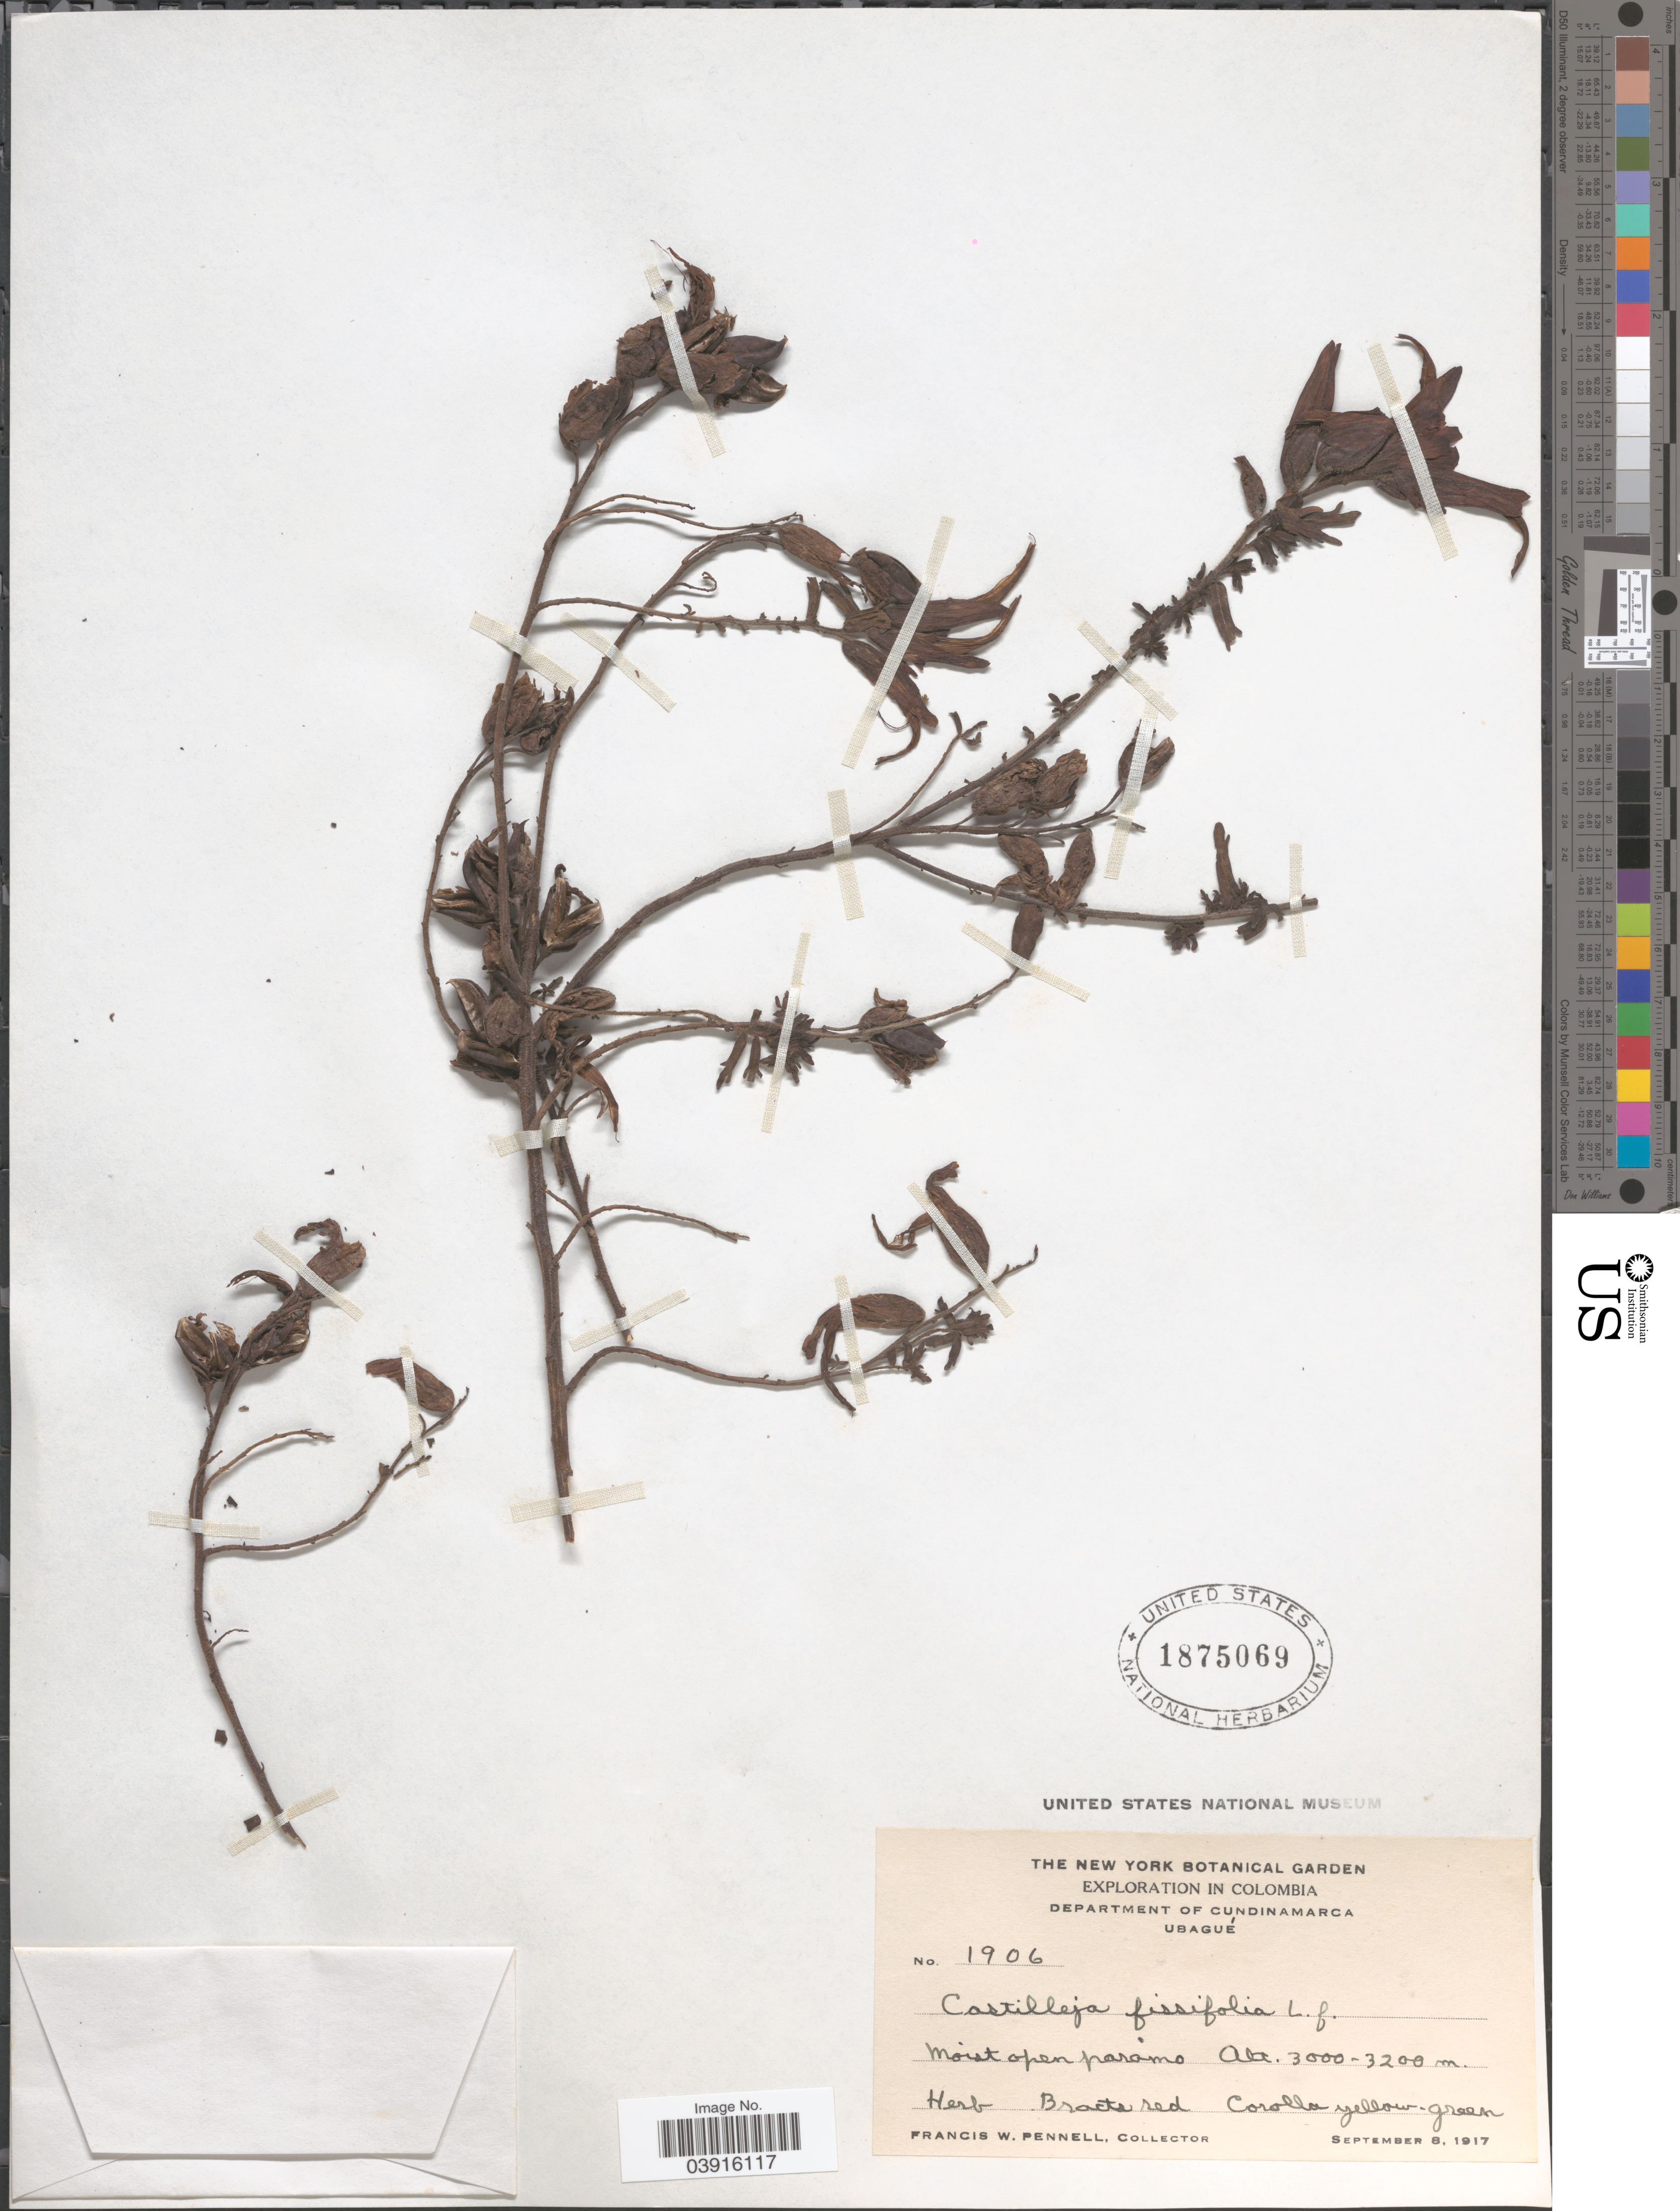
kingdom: Plantae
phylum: Tracheophyta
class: Magnoliopsida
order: Lamiales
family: Orobanchaceae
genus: Castilleja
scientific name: Castilleja fissifolia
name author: L. f.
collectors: F. W. Pennell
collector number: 1906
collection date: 1917-09-08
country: Colombia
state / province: Cundinamarca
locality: Department of Cundinamarca. Ubagué.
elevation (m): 3000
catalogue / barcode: US 1875069